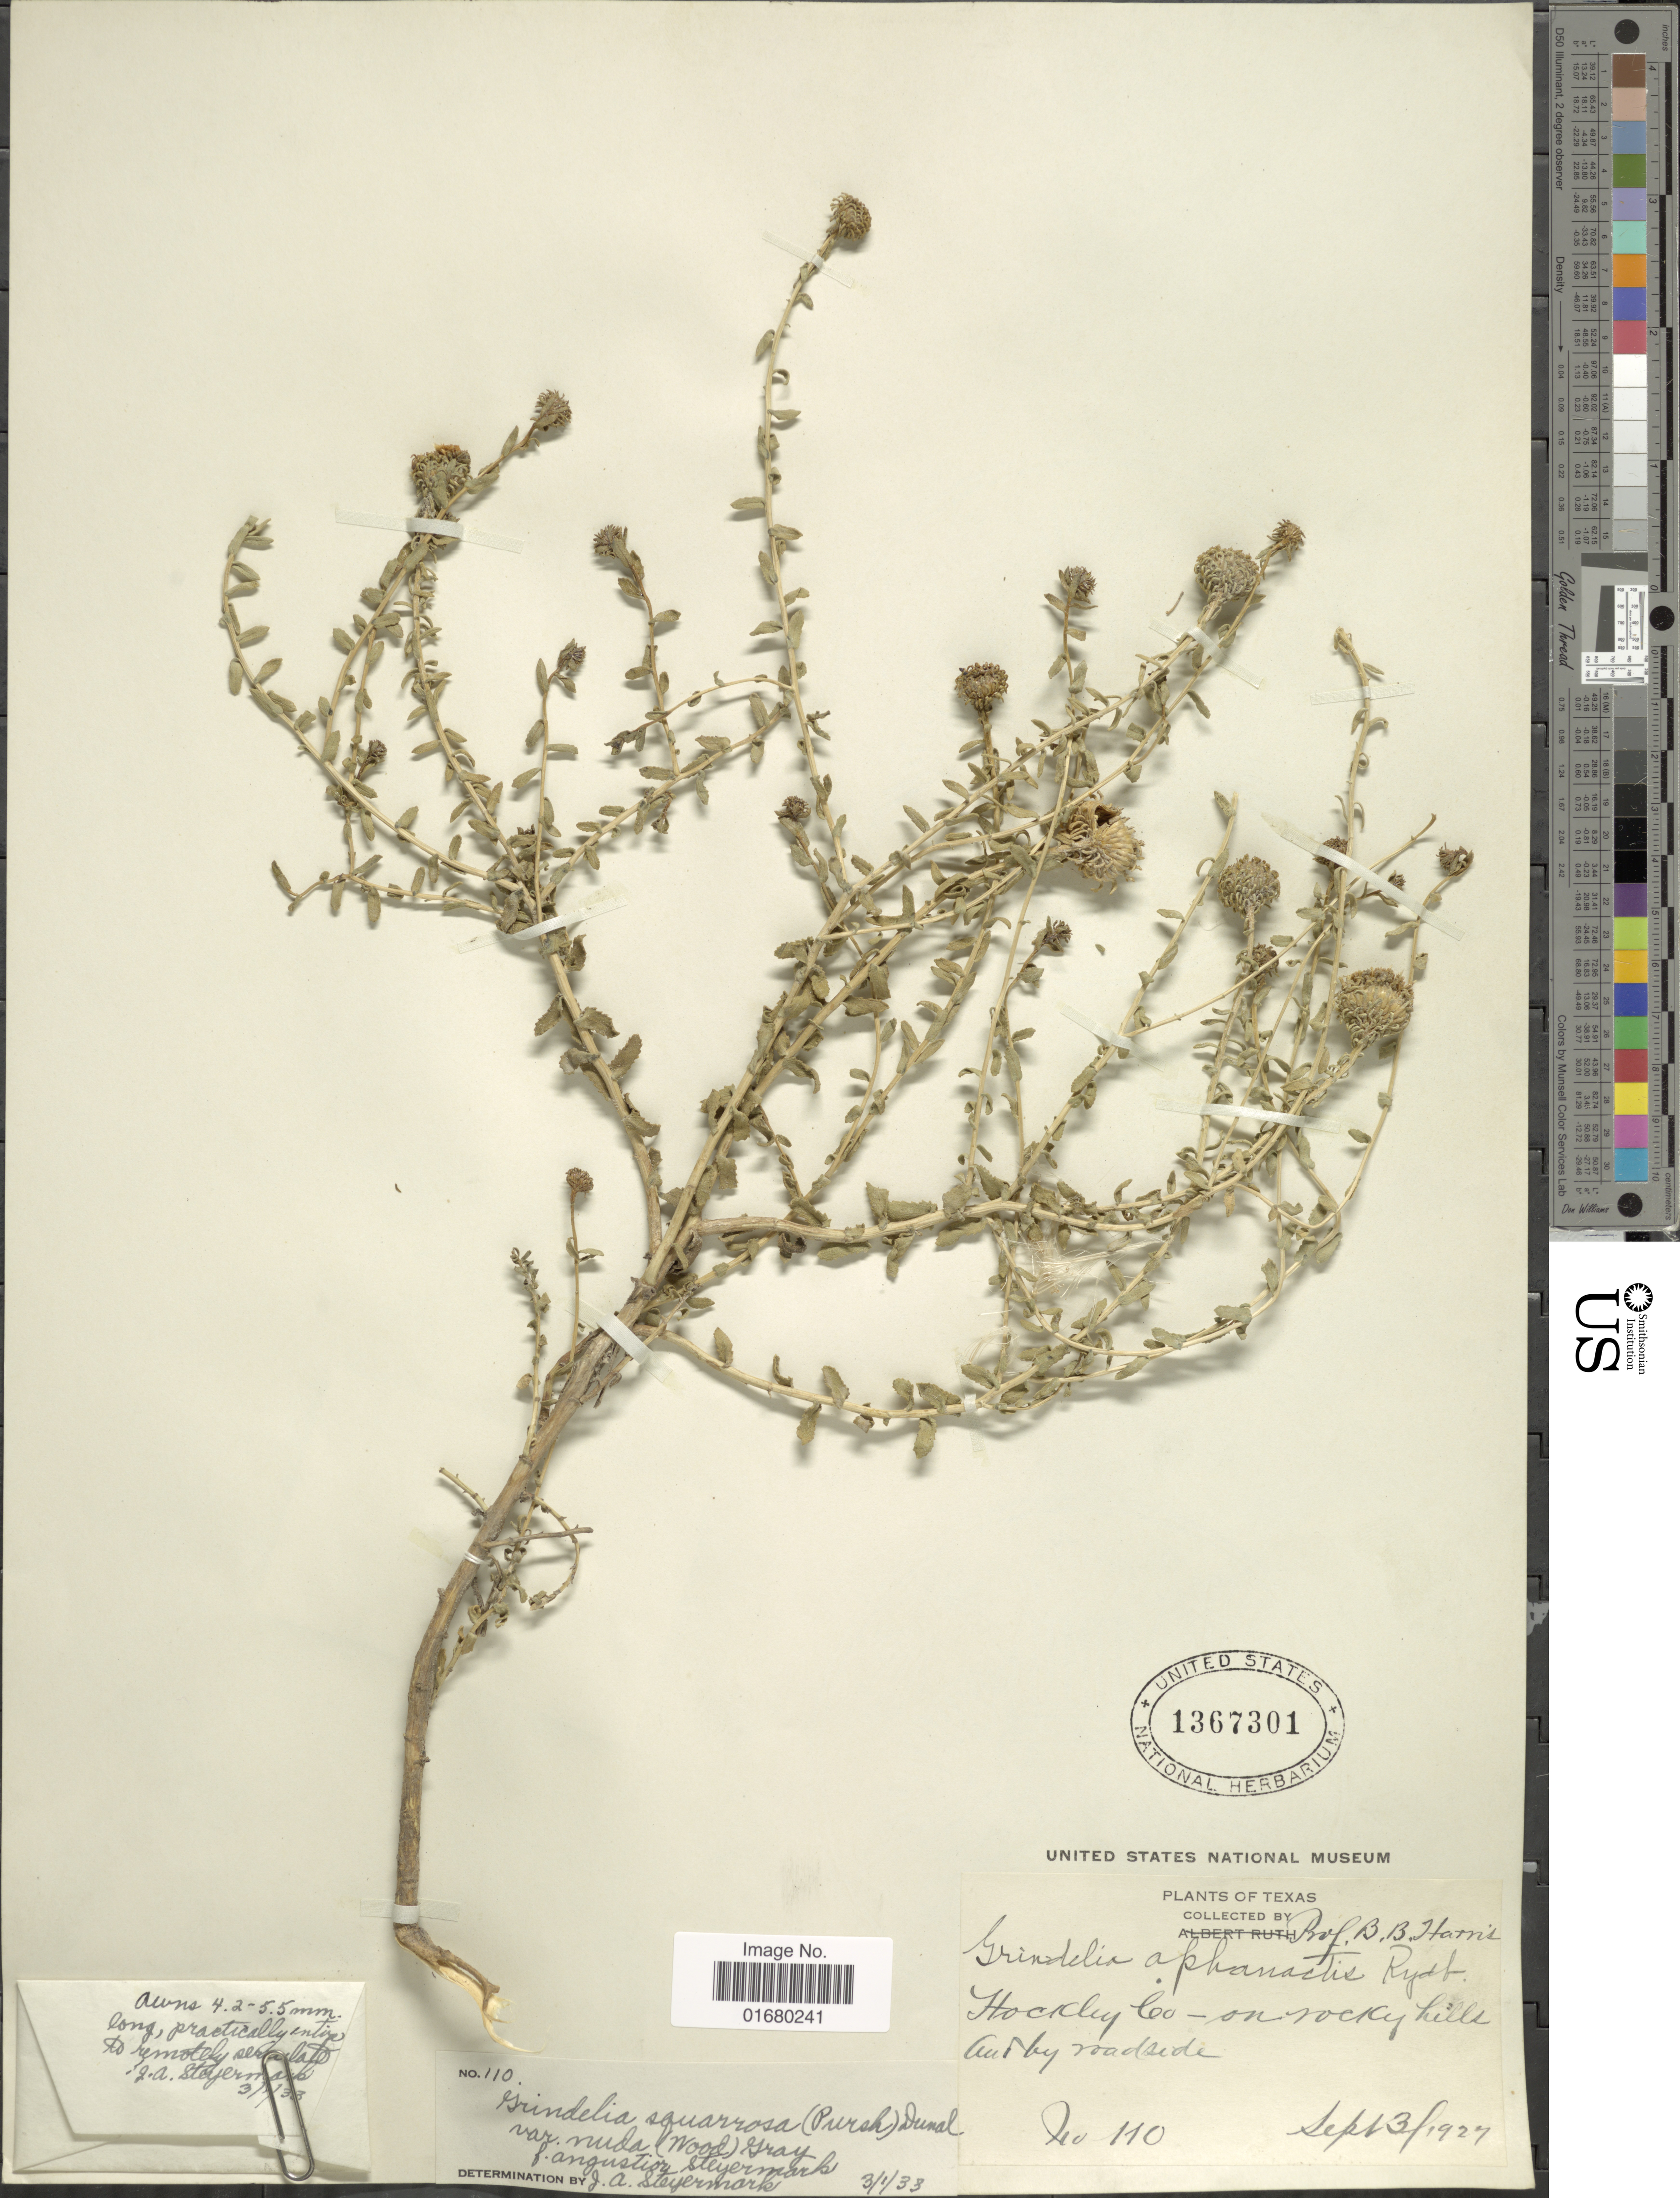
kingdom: Plantae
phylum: Tracheophyta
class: Magnoliopsida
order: Asterales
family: Asteraceae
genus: Grindelia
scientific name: Grindelia squarrosa var. nuda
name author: (Alph. Wood) A. Gray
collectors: B. B. Harris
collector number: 110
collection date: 1927-09-03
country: United States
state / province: Texas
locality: Hockley Co. - on rocky hills, Aurby roadside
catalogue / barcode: US 1367301